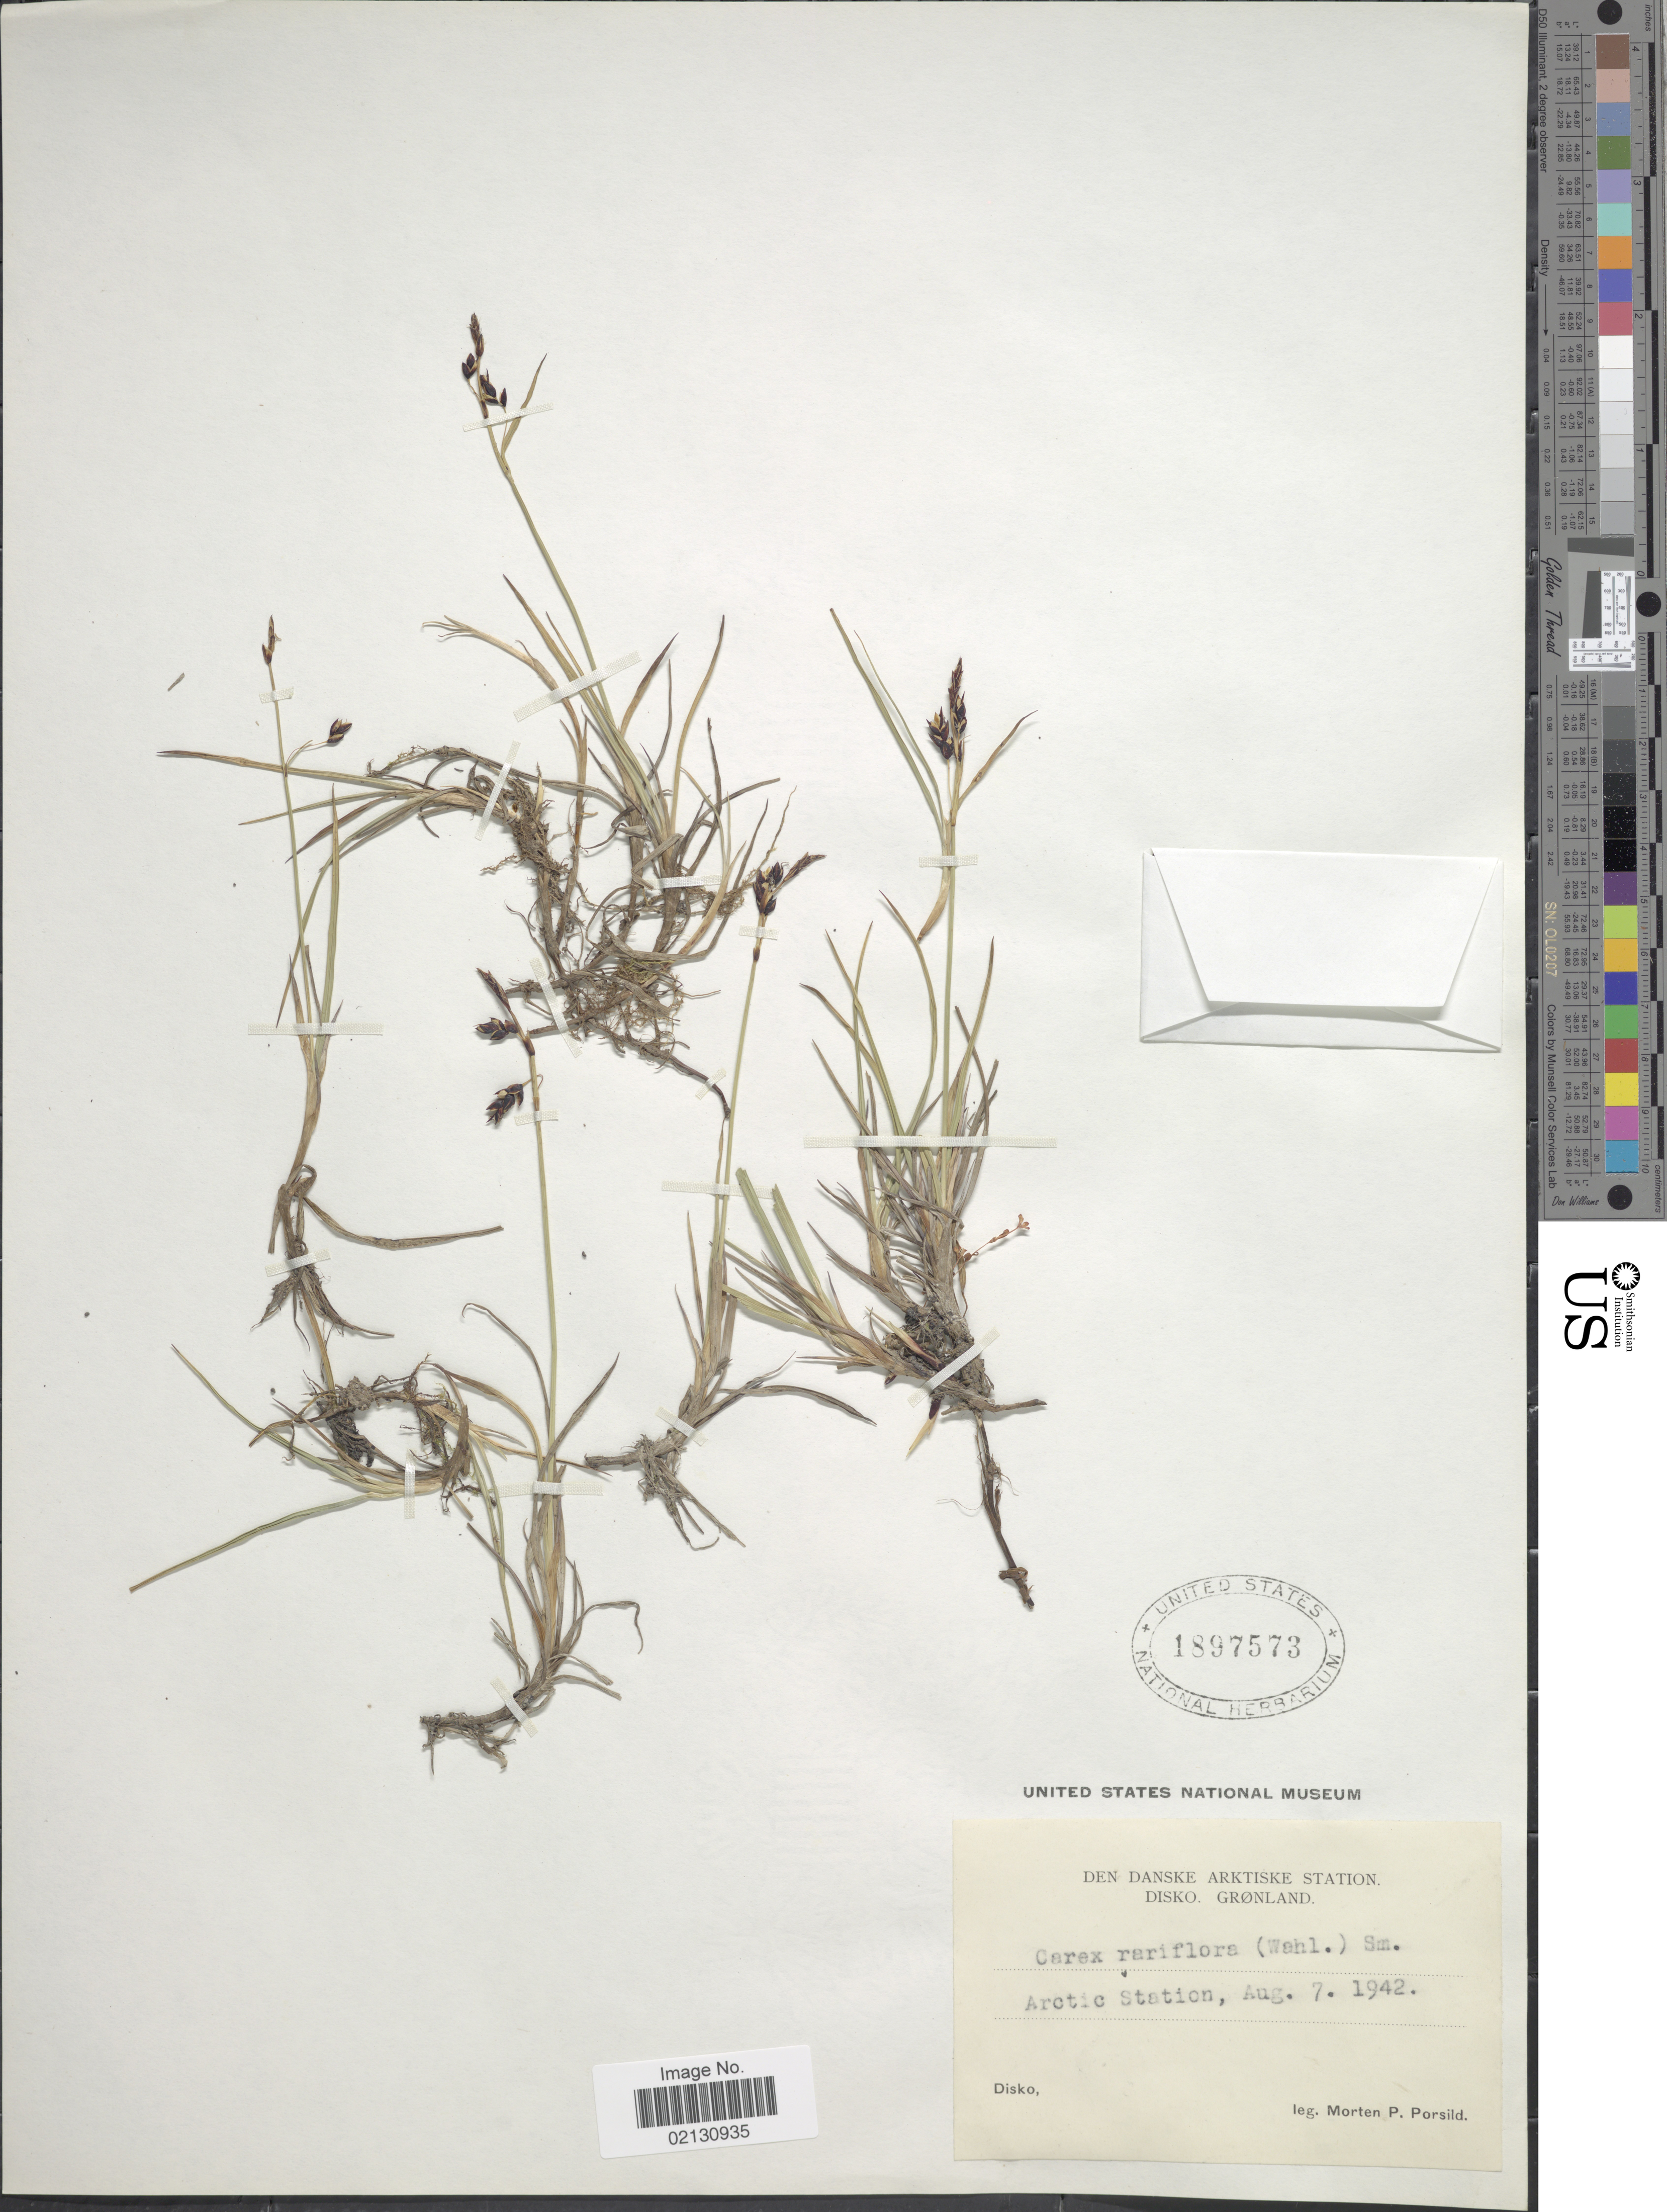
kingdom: Plantae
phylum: Tracheophyta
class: Liliopsida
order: Poales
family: Cyperaceae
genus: Carex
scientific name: Carex rariflora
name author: (Wahlenb.) Sm.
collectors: M. P. Porsild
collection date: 1942-08-07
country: Greenland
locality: Arctic Station. Disko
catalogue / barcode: US 1897573